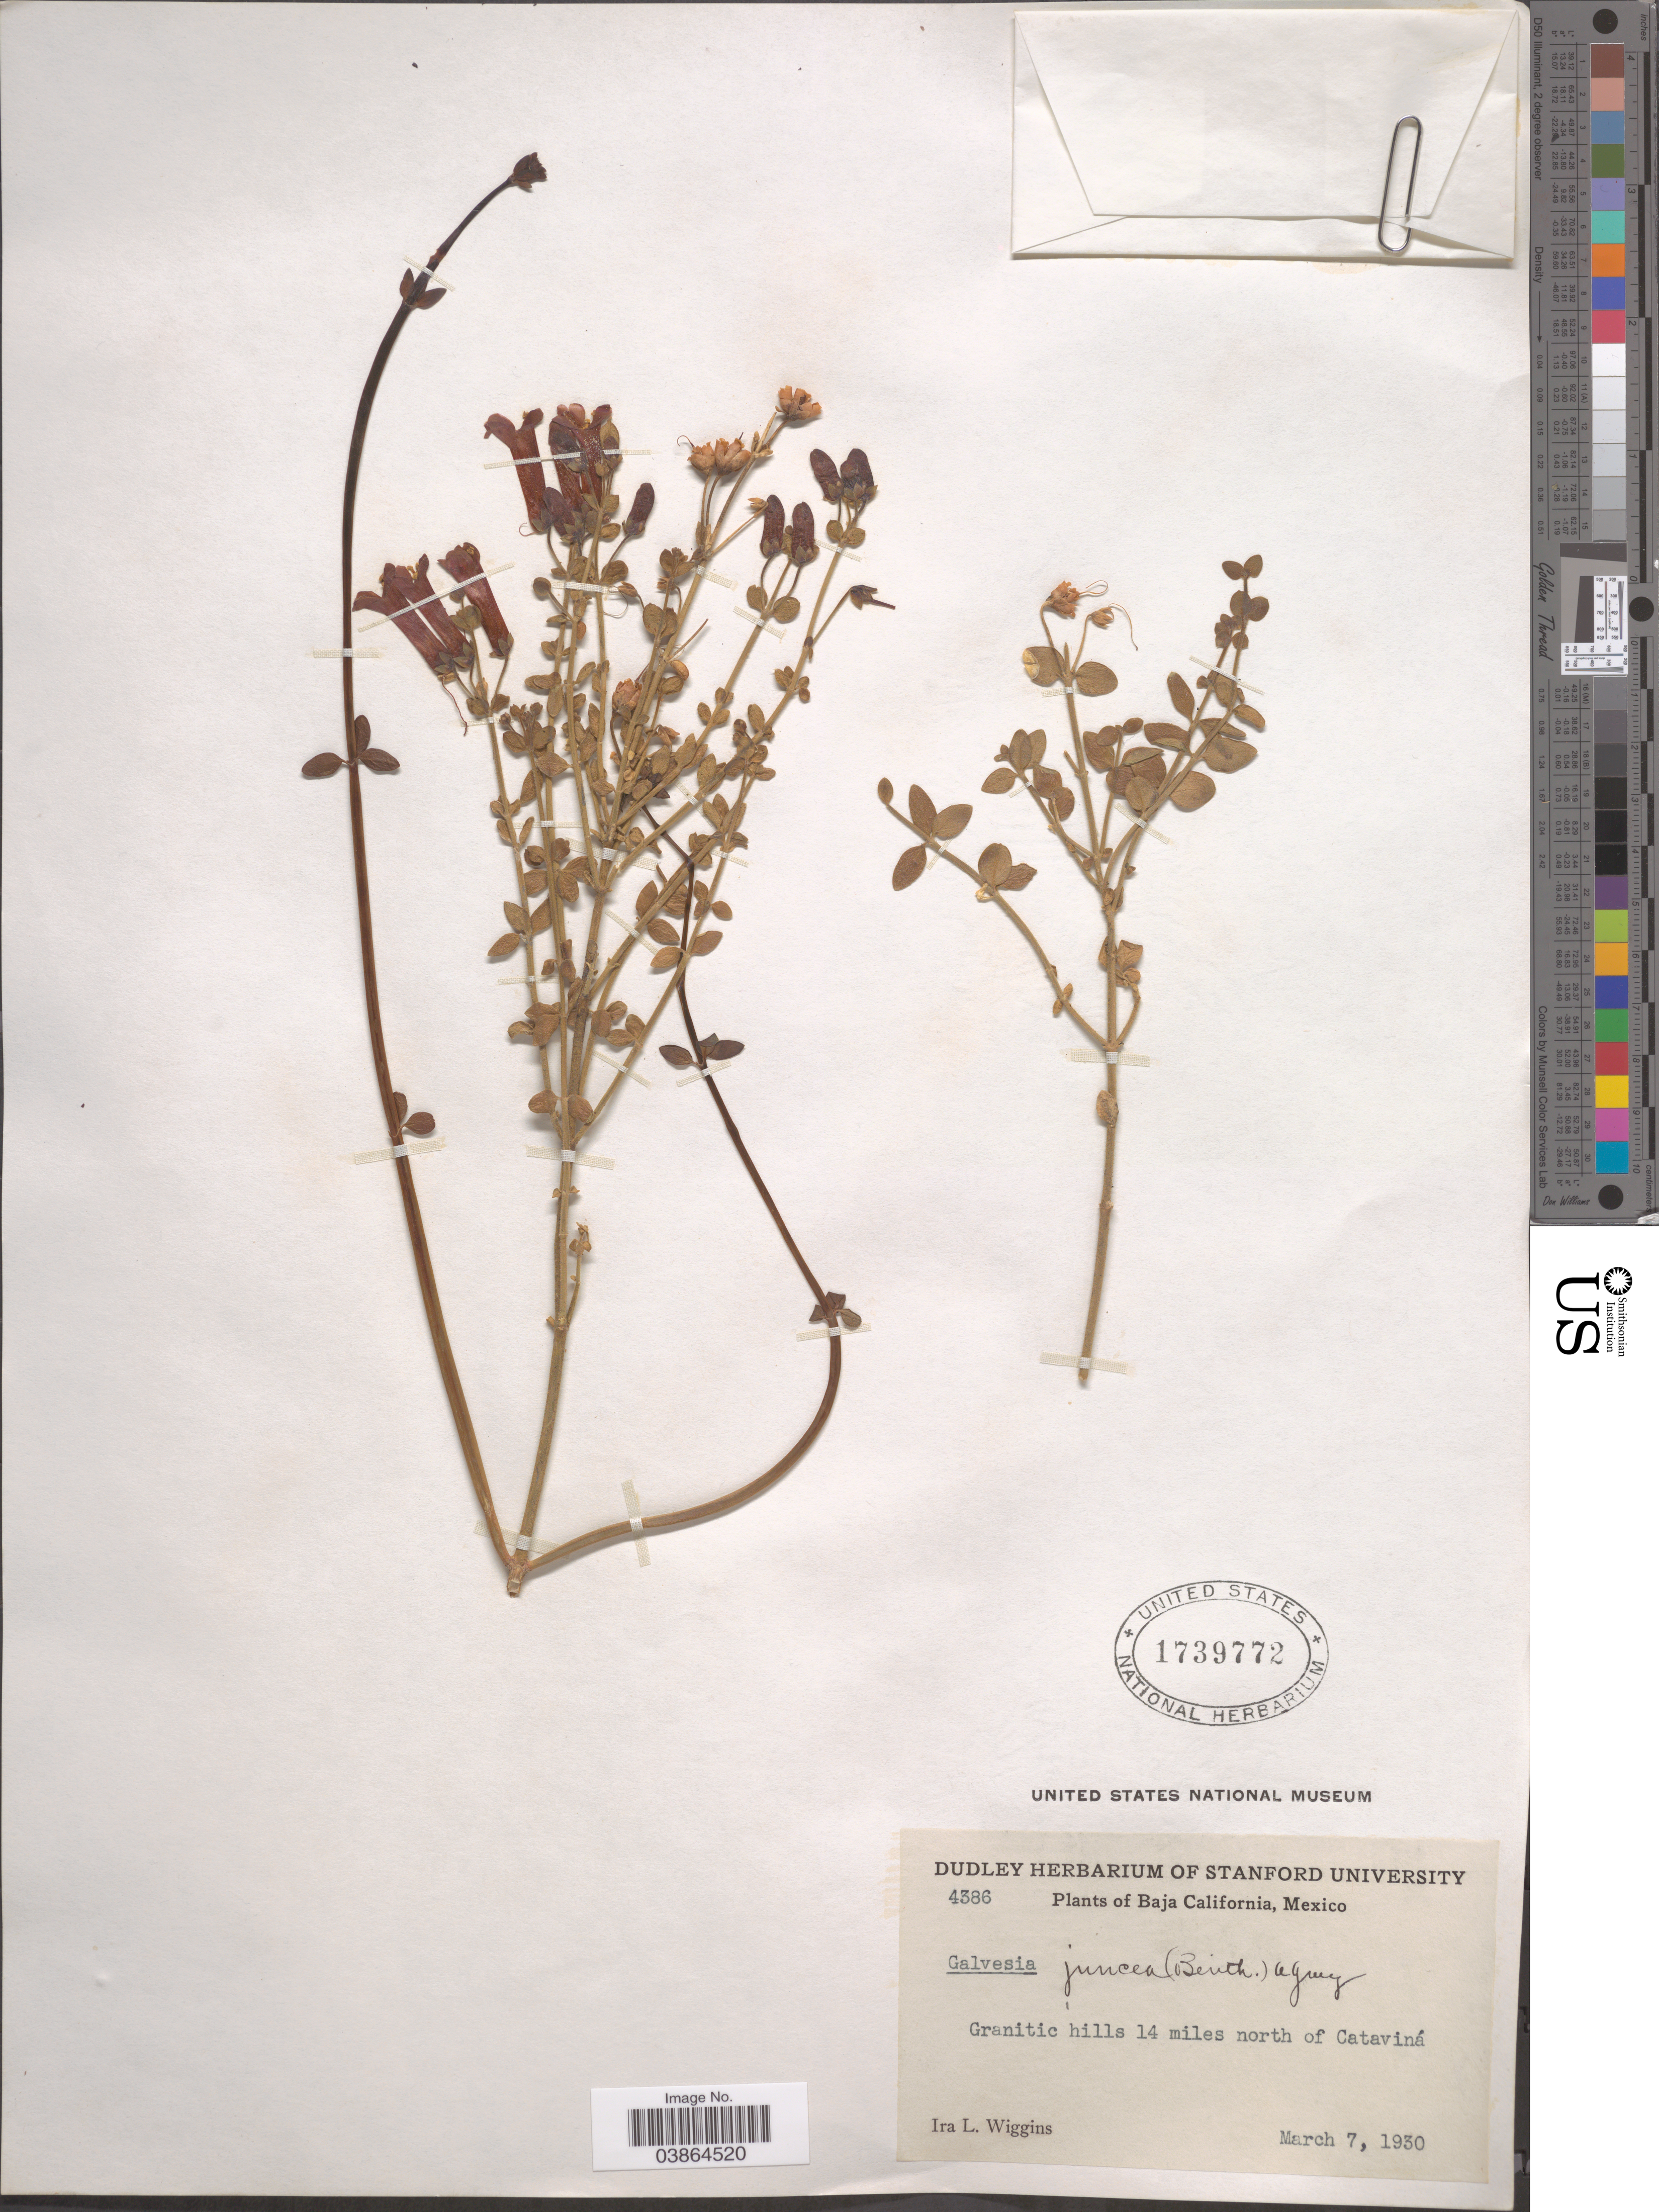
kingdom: Plantae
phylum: Tracheophyta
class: Magnoliopsida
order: Lamiales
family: Plantaginaceae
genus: Gambelia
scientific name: Gambelia juncea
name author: (Benth.) D.A. Sutton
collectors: I. L. Wiggins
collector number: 4386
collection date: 1930-03-07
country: Mexico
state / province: Baja California Norte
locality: Granatic hills 14 miles north of Cataviná.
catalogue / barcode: US 1739772